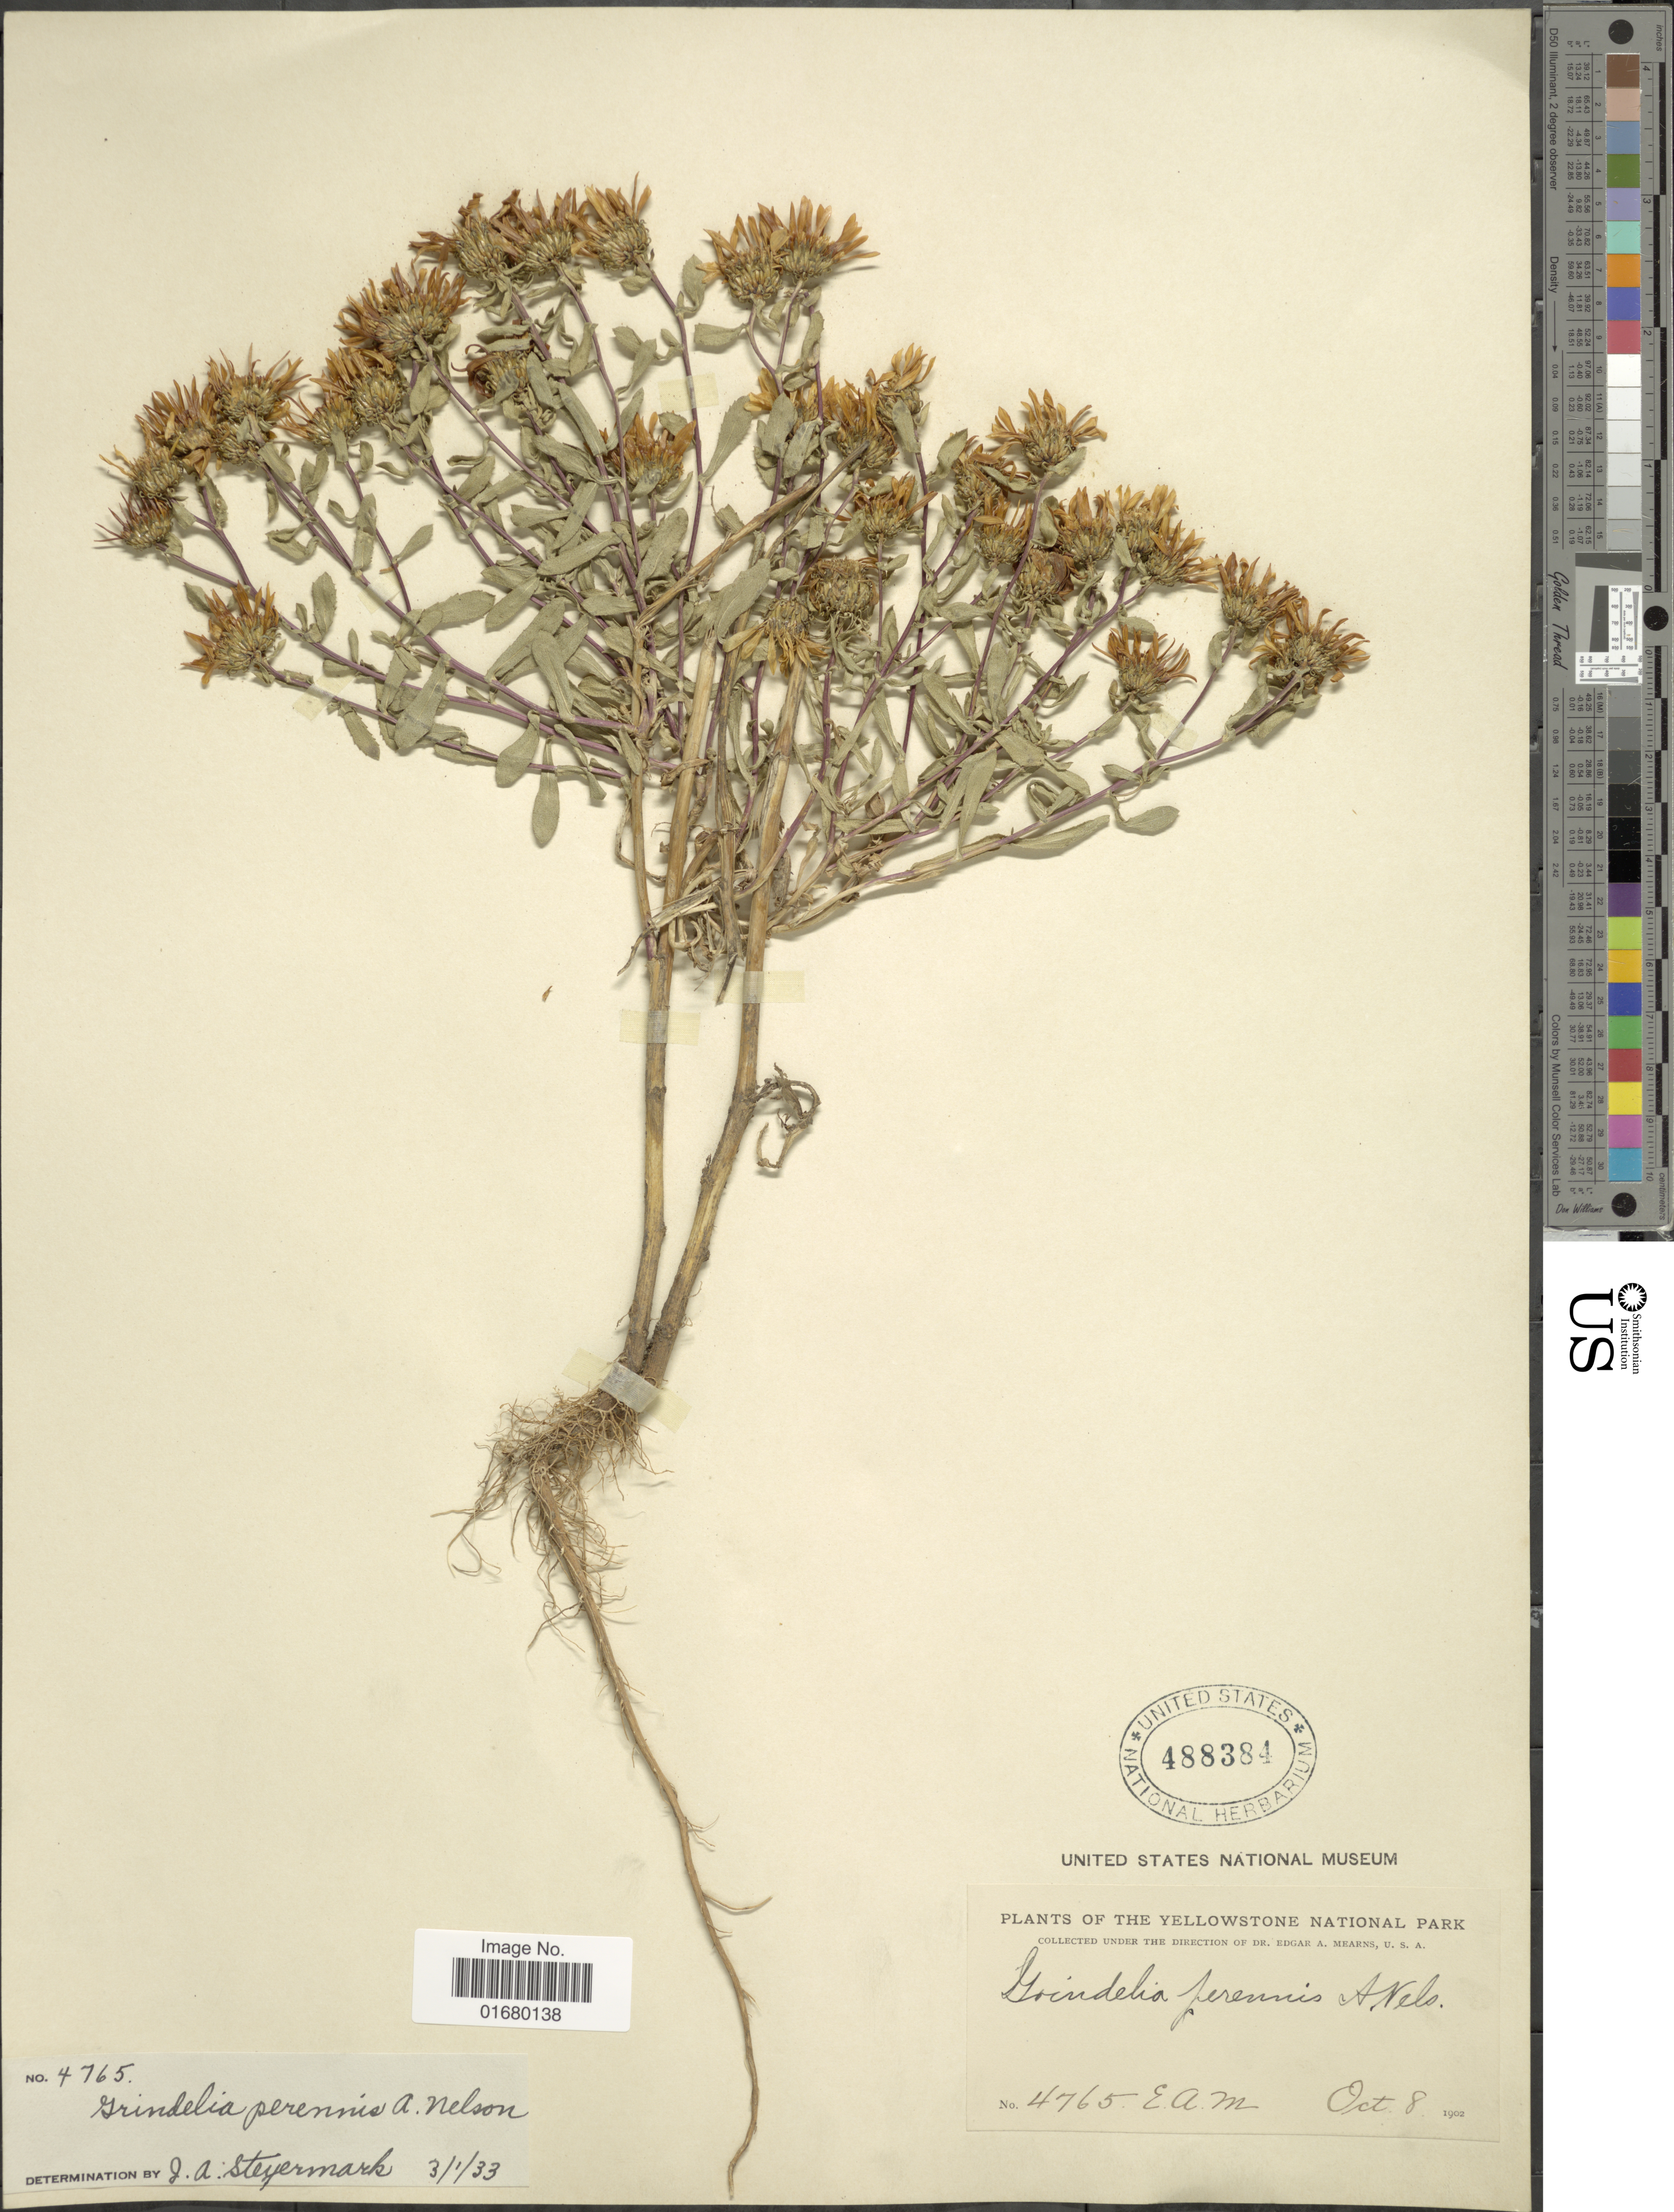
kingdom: Plantae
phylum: Tracheophyta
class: Magnoliopsida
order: Asterales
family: Asteraceae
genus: Grindelia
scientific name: Grindelia perennis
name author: A. Nelson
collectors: E. A. Mearns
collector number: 4765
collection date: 1902-10-08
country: United States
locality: The Yellowstone National Park.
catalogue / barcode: US 488384